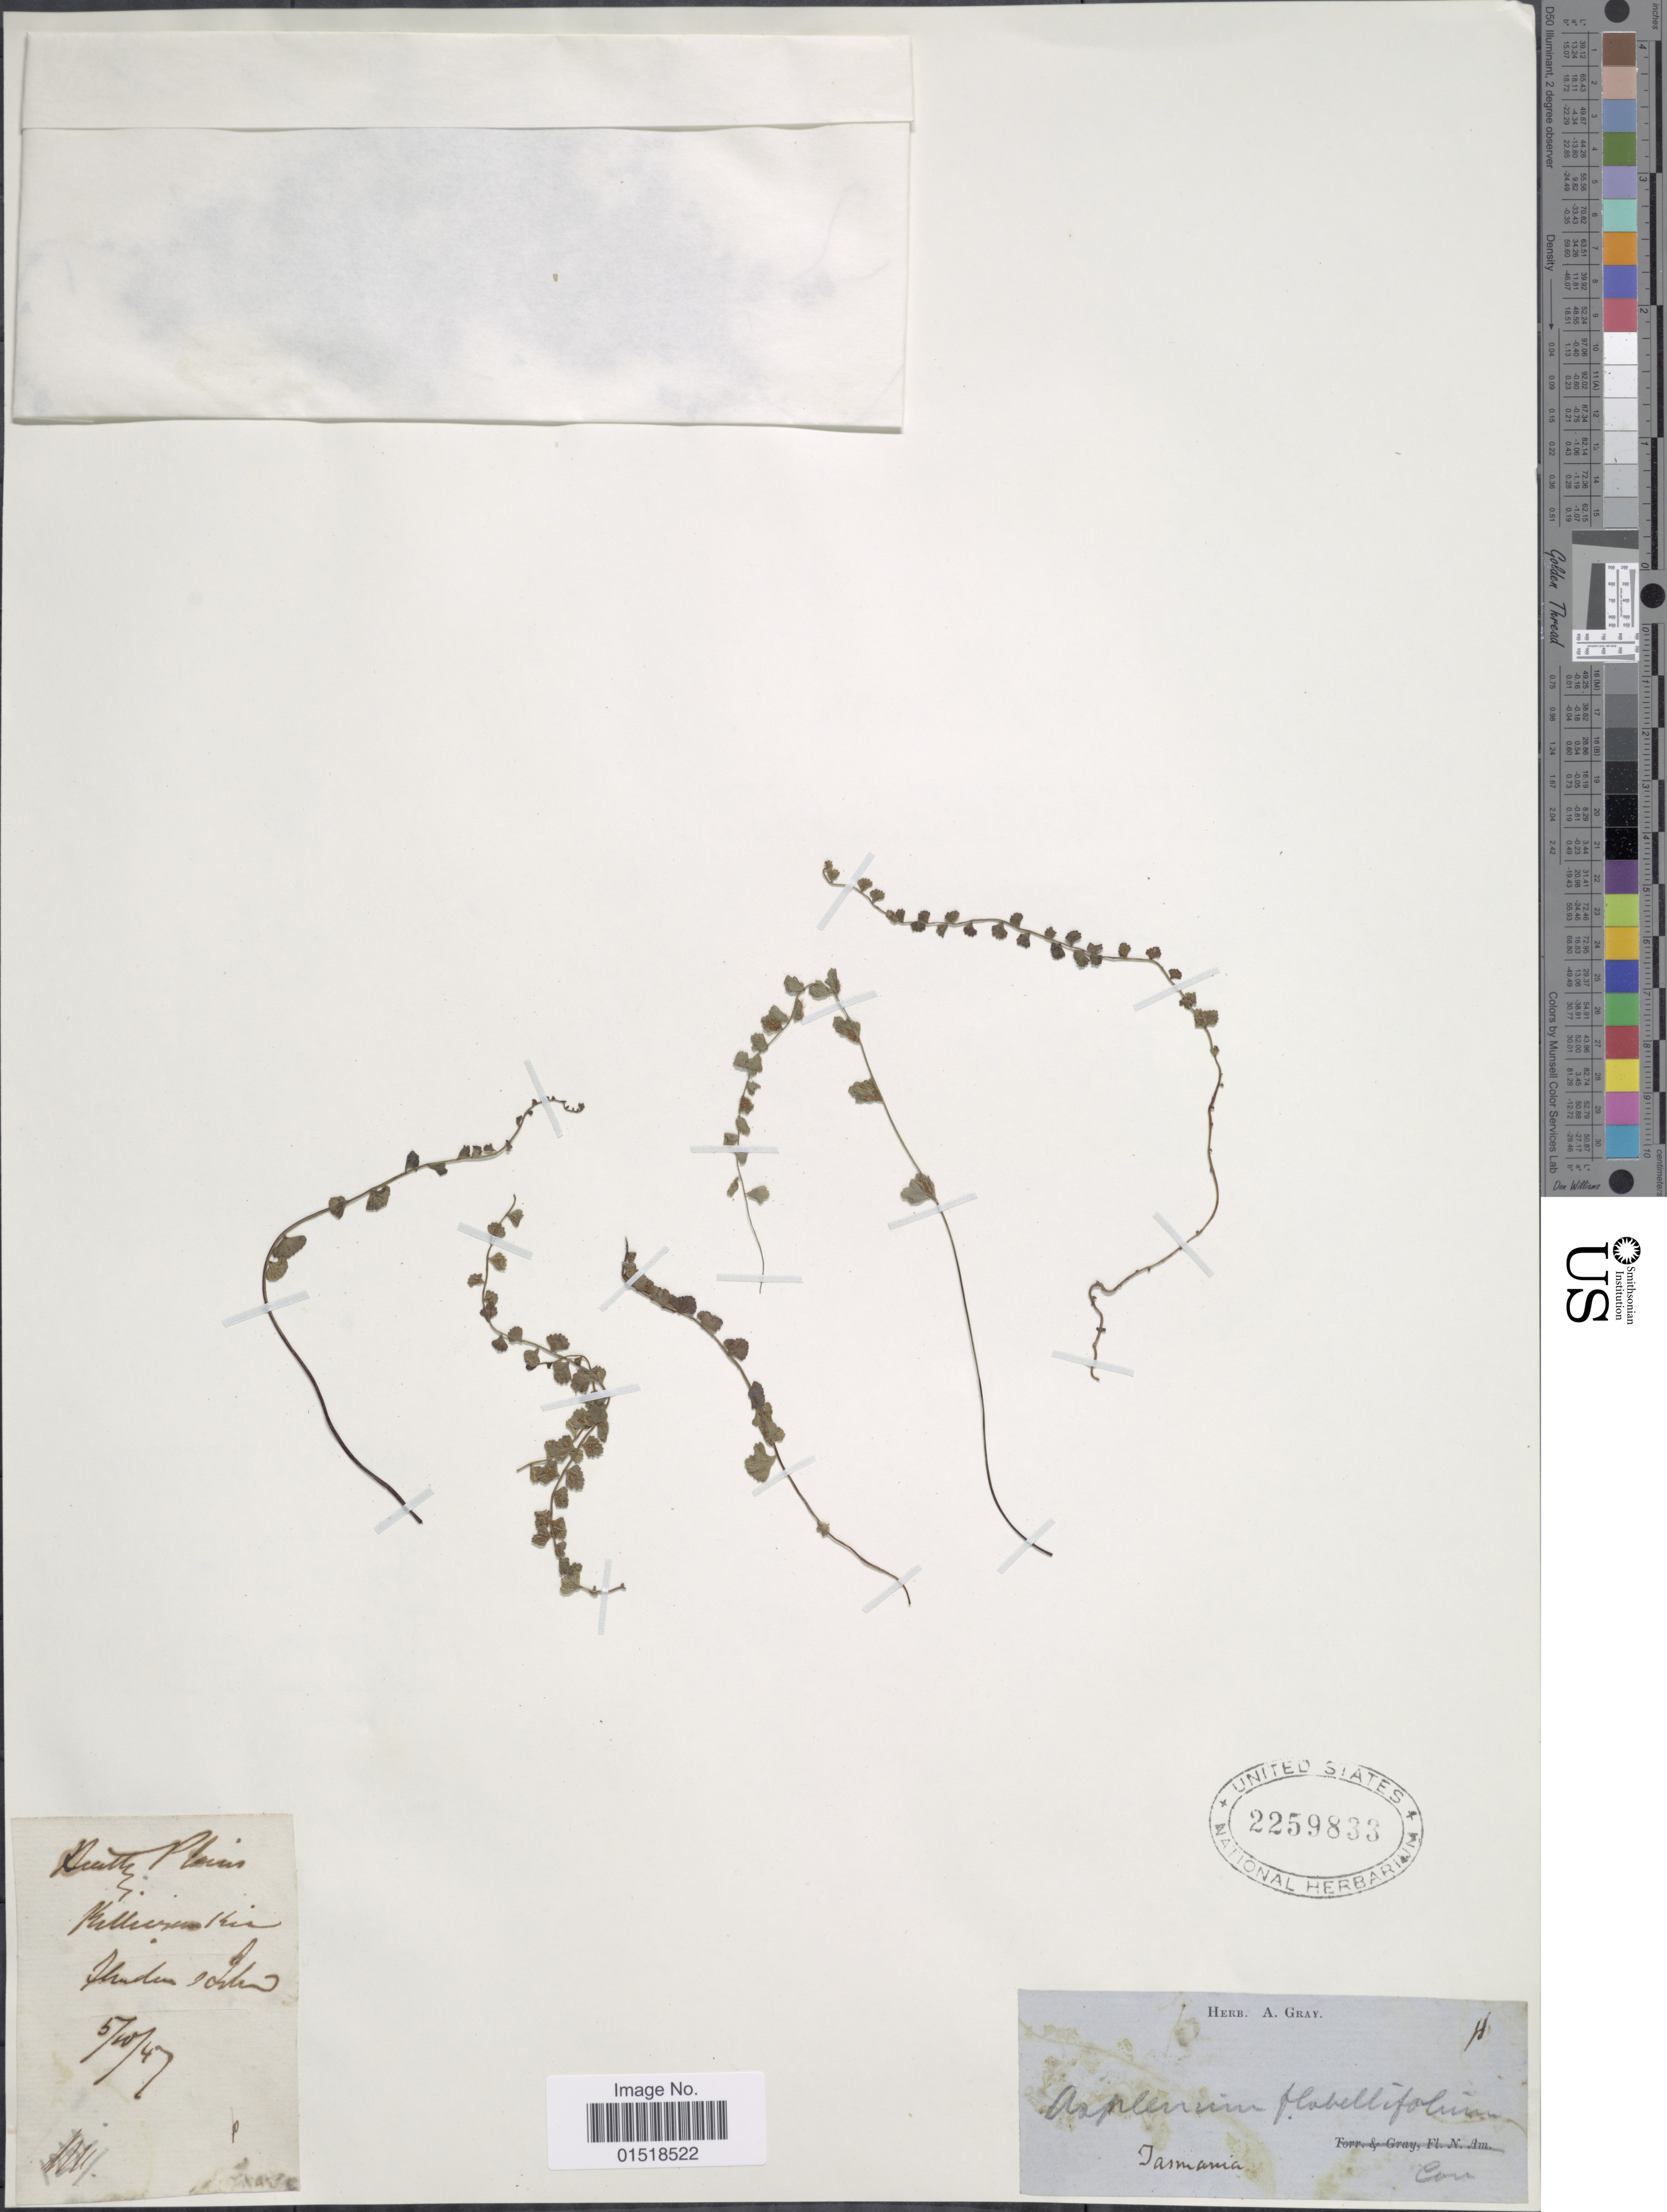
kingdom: Plantae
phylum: Tracheophyta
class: Polypodiopsida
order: Polypodiales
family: Aspleniaceae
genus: Asplenium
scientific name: Asplenium flabellifolium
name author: Cav.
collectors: ex herb. Gray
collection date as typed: Transcribed d/m/y: 5/10/47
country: Australia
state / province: Tasmania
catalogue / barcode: US 2259833